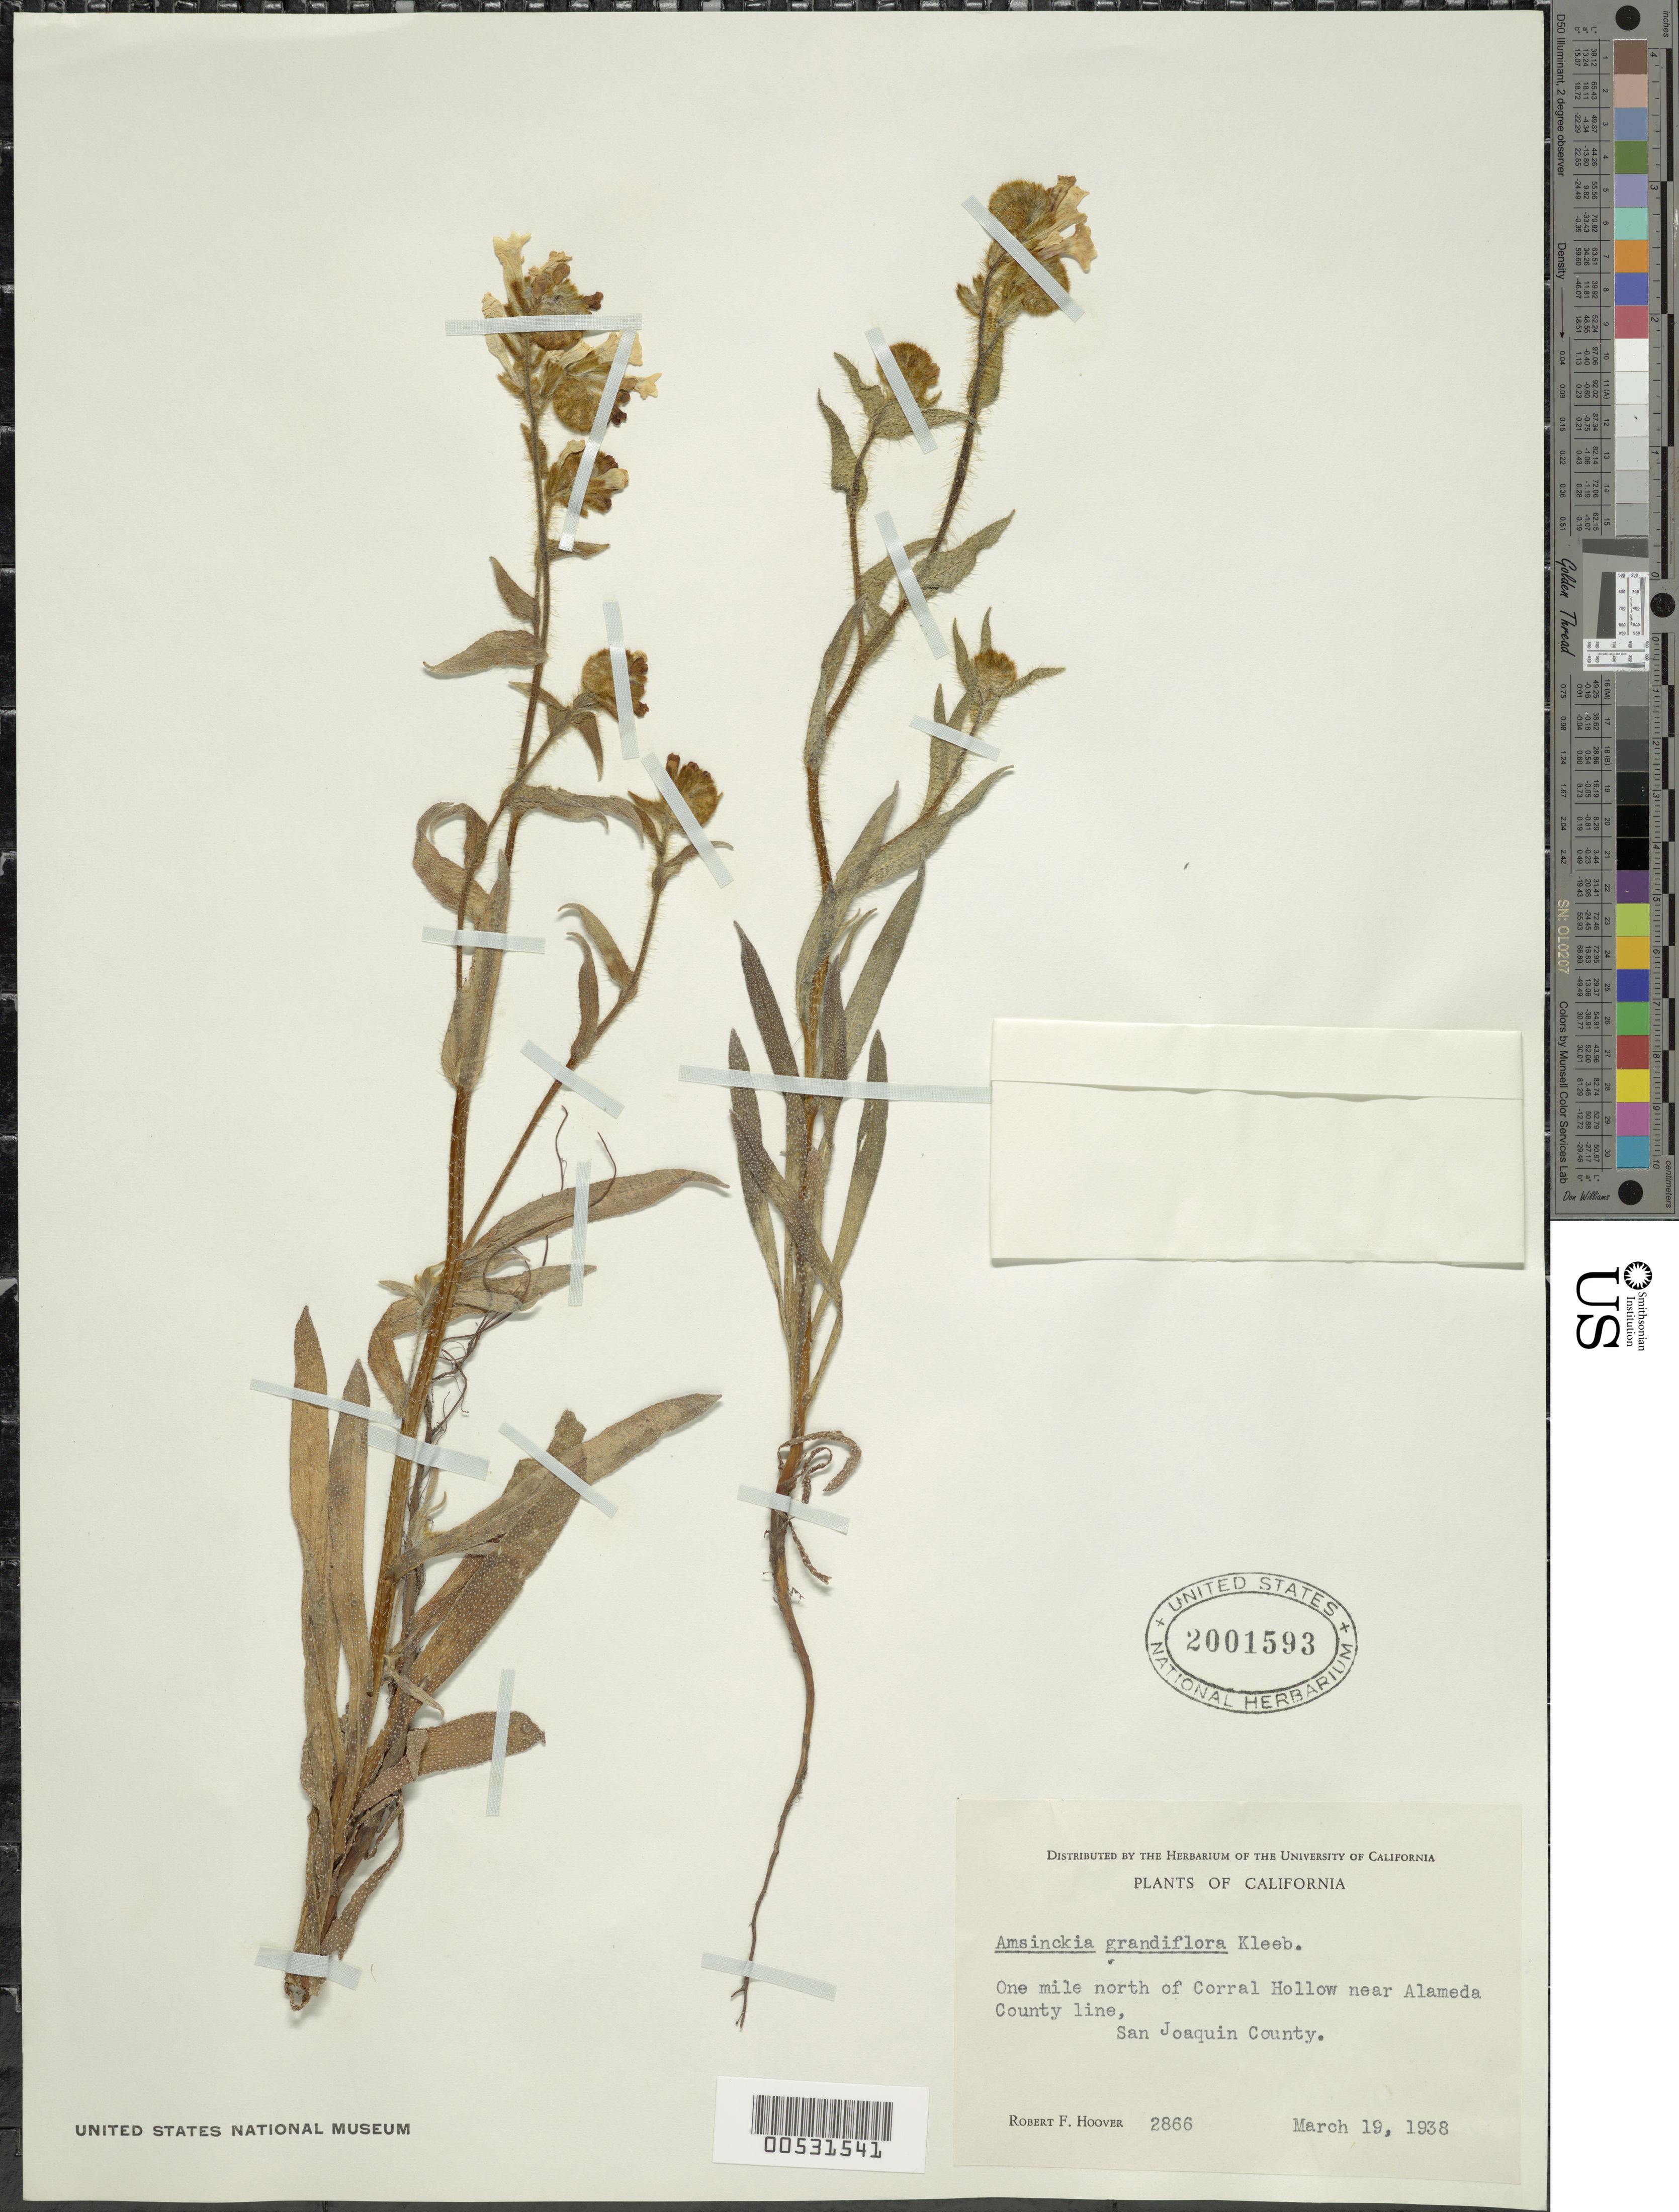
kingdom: Plantae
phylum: Tracheophyta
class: Magnoliopsida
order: Boraginales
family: Boraginaceae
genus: Amsinckia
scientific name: Amsinckia grandiflora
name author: Kleeb.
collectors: R. F. Hoover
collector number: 2866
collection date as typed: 19 Mar 1938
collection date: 1938-03-19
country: United States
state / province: California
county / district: San Joaquin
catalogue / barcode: US 2001593